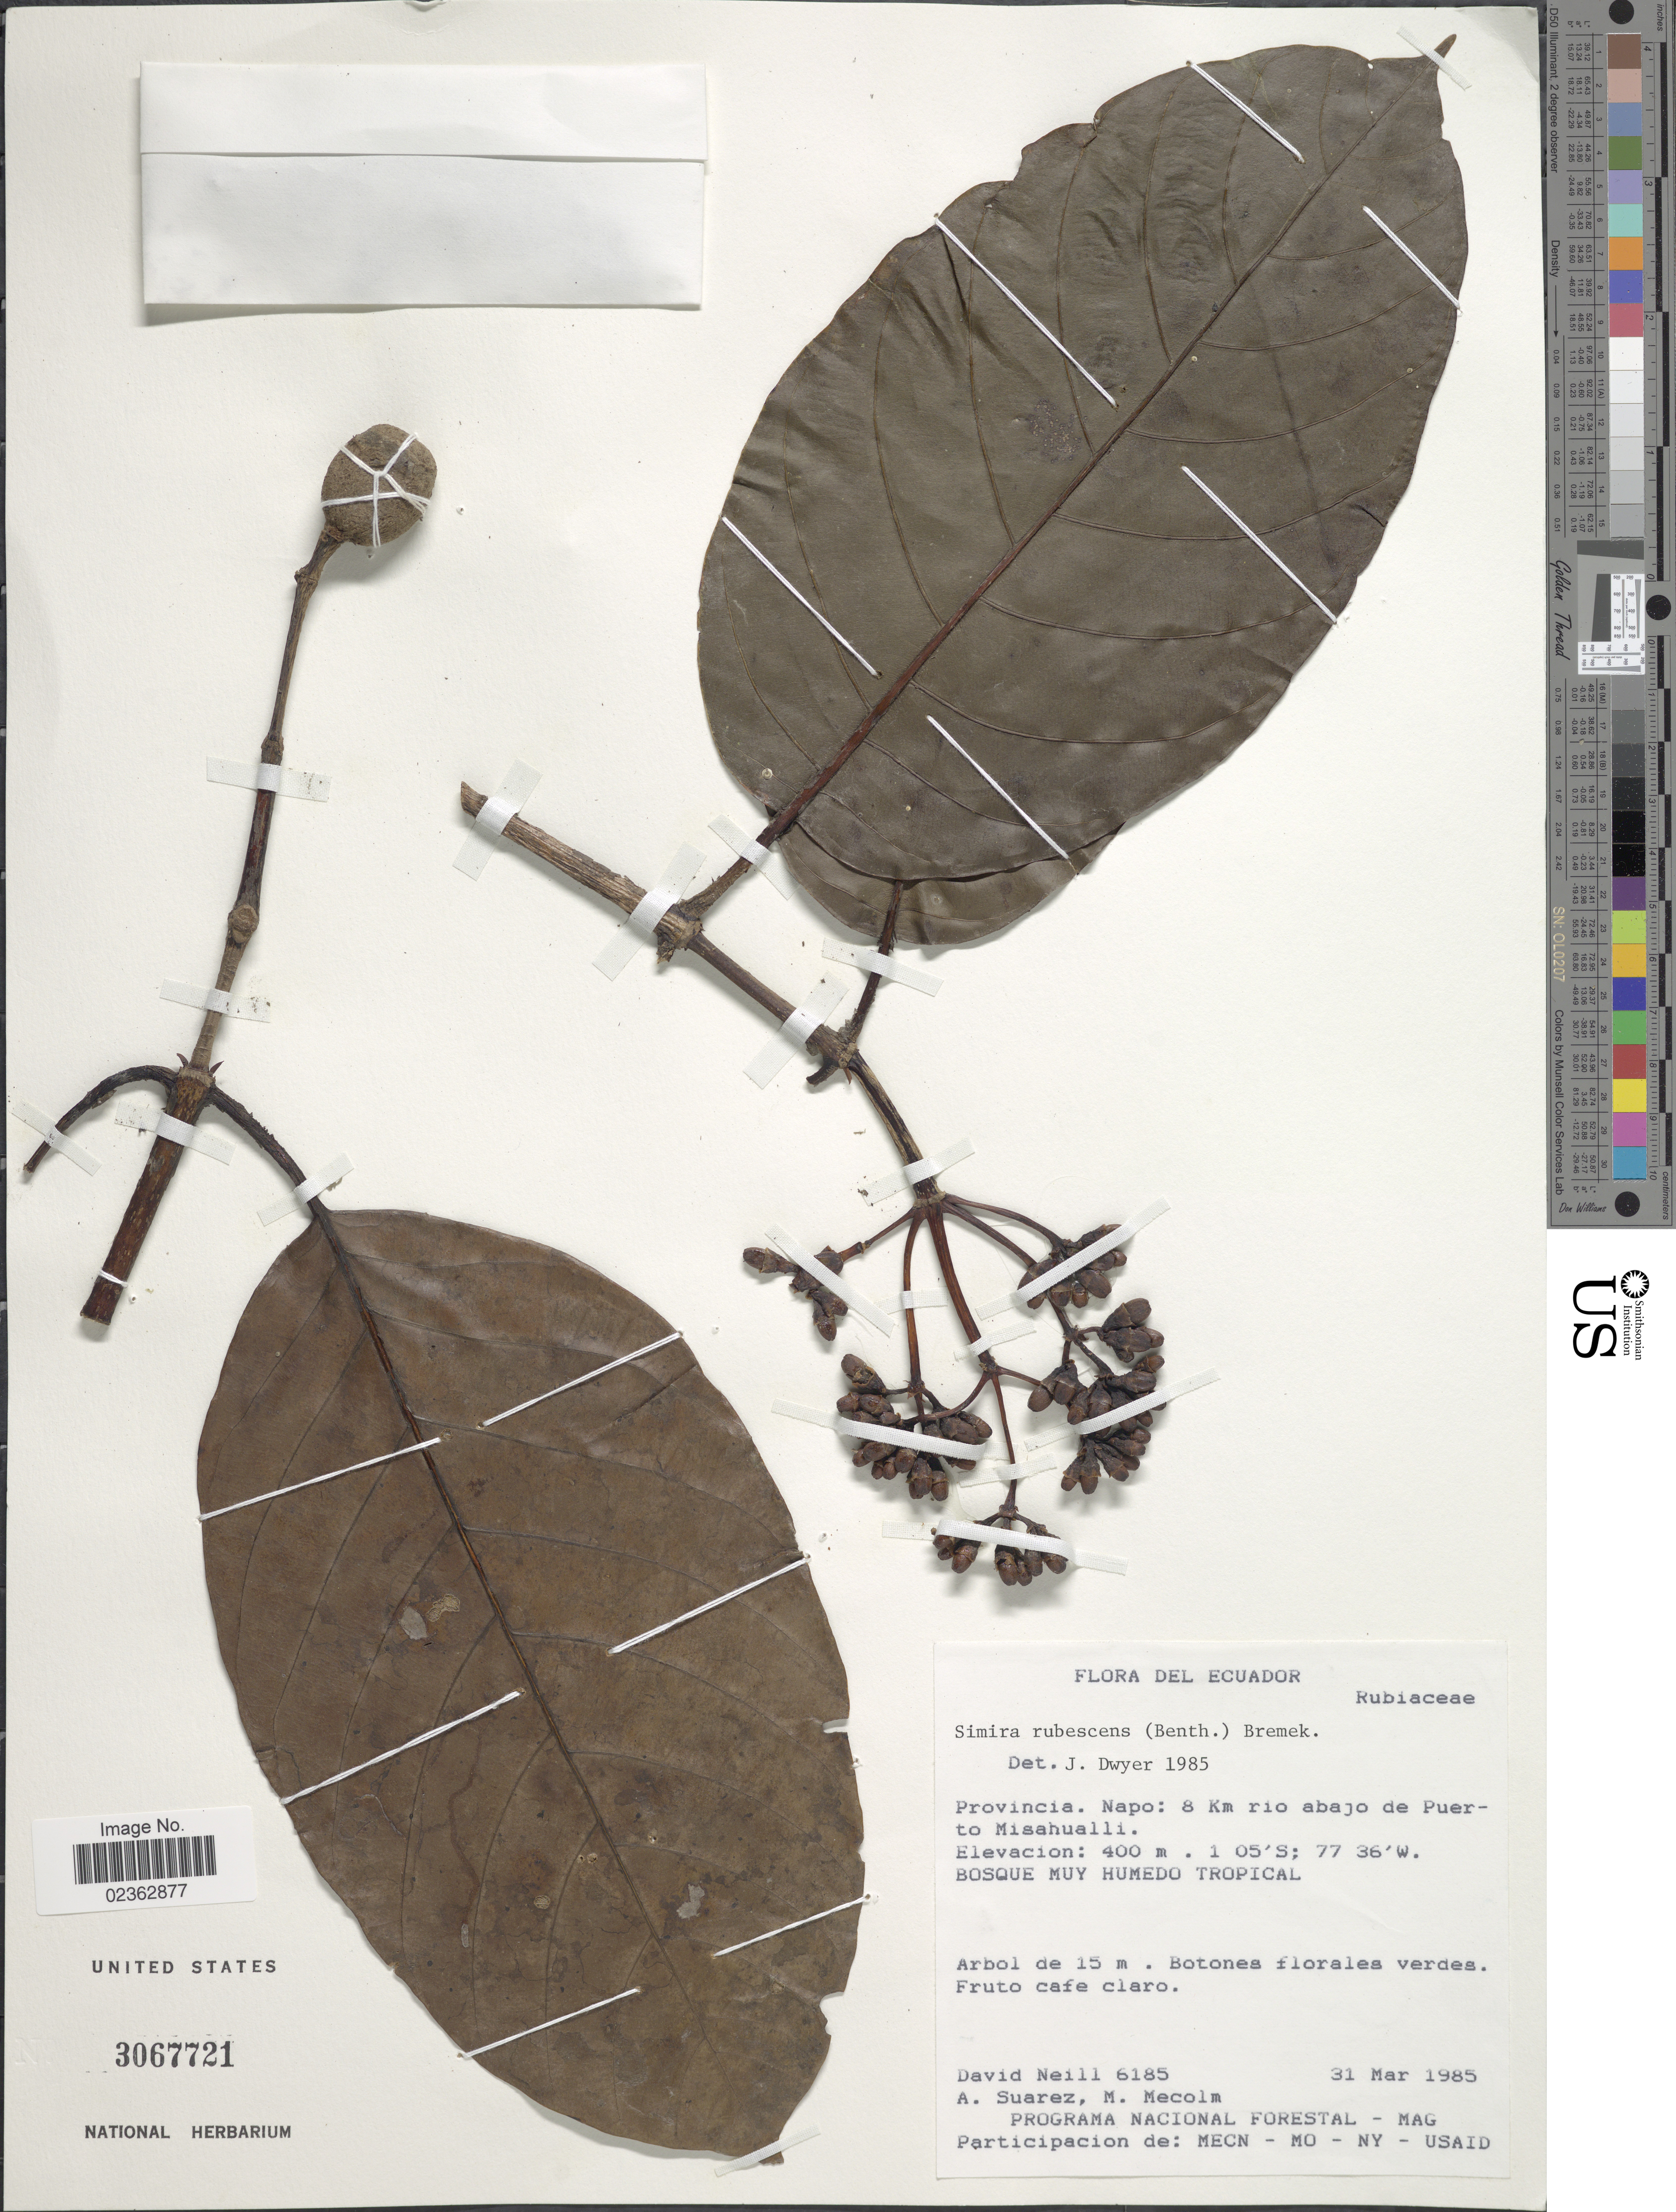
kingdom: Plantae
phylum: Tracheophyta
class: Magnoliopsida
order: Gentianales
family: Rubiaceae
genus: Simira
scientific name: Simira rubescens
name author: (Benth.) Bremek. ex Steyerm.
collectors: D. Neill, A. Suarez & M. Mecolm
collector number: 6185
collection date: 1985-03-31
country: Ecuador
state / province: Napo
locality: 8 km rio abajo de Puerto Misahualli, Bosque Muy Humedo Tropical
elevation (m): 400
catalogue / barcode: US 3067721